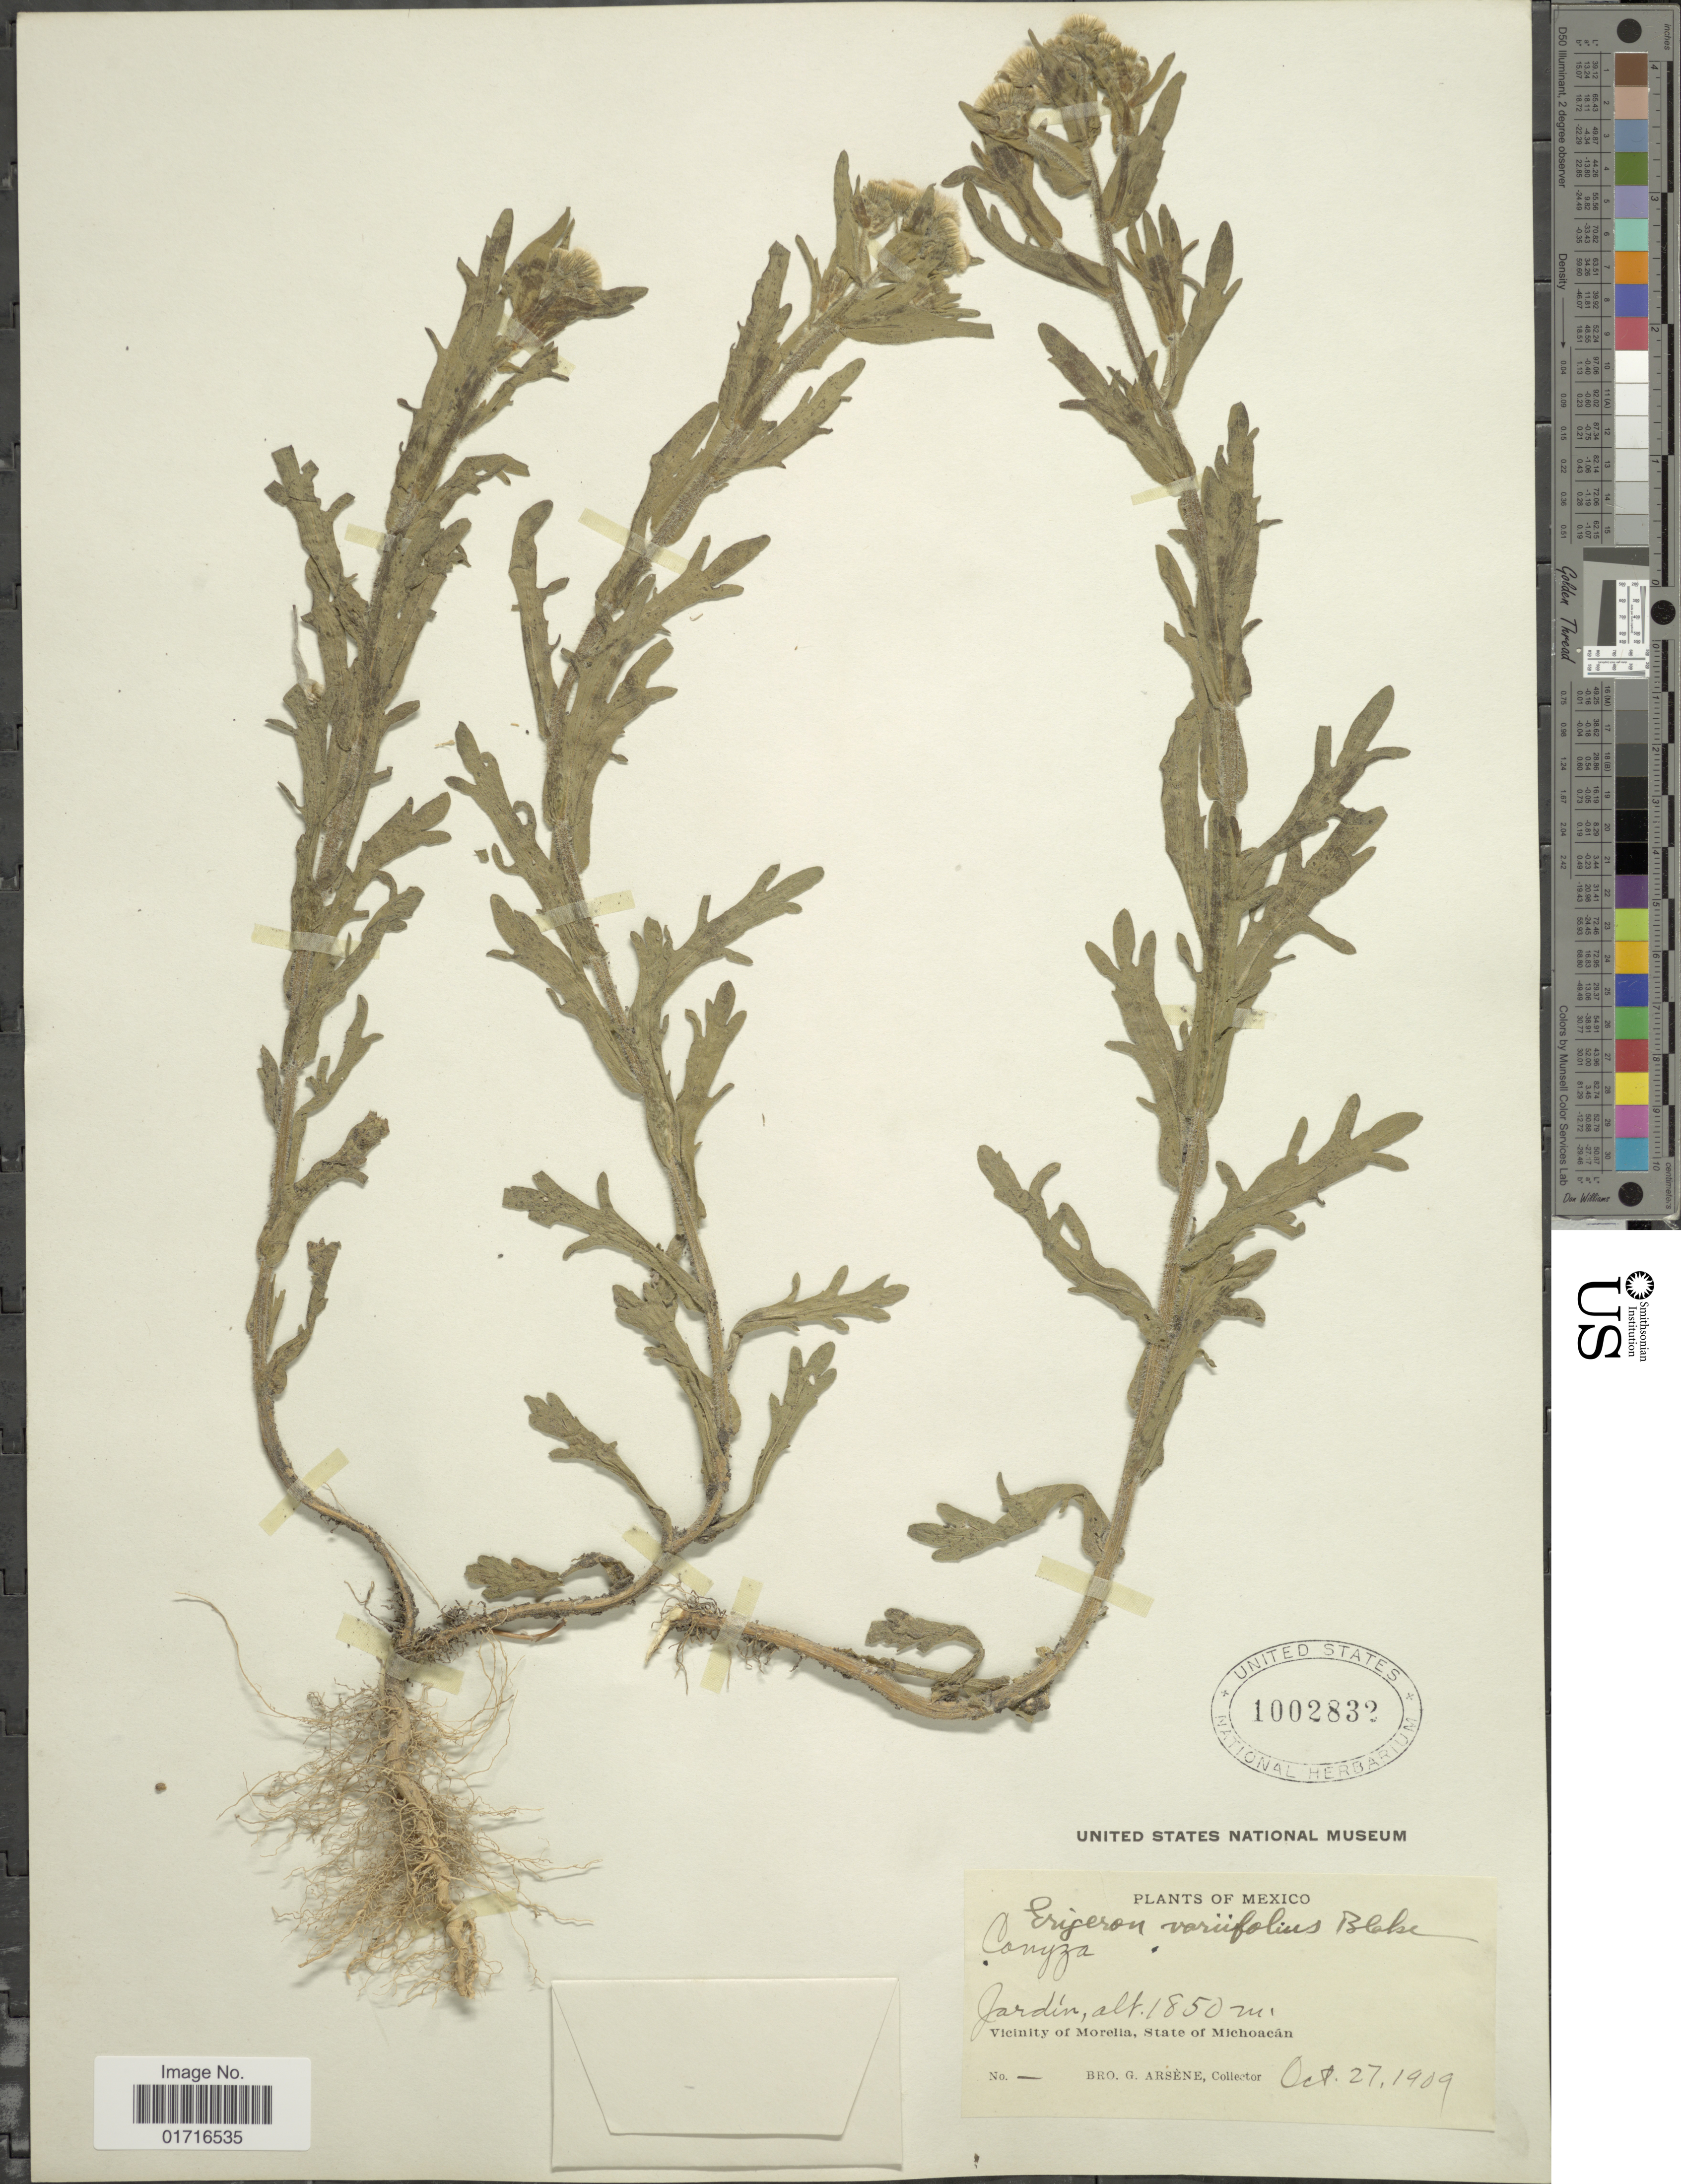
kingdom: Plantae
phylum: Tracheophyta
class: Magnoliopsida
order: Asterales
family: Asteraceae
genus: Conyza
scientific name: Conyza coronopifolia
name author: Kunth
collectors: Bro. G. Arsène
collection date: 1909-10-27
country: Mexico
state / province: Michoacán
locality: Jardin, Vicinity of Morelia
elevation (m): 1850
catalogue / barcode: US 1002832